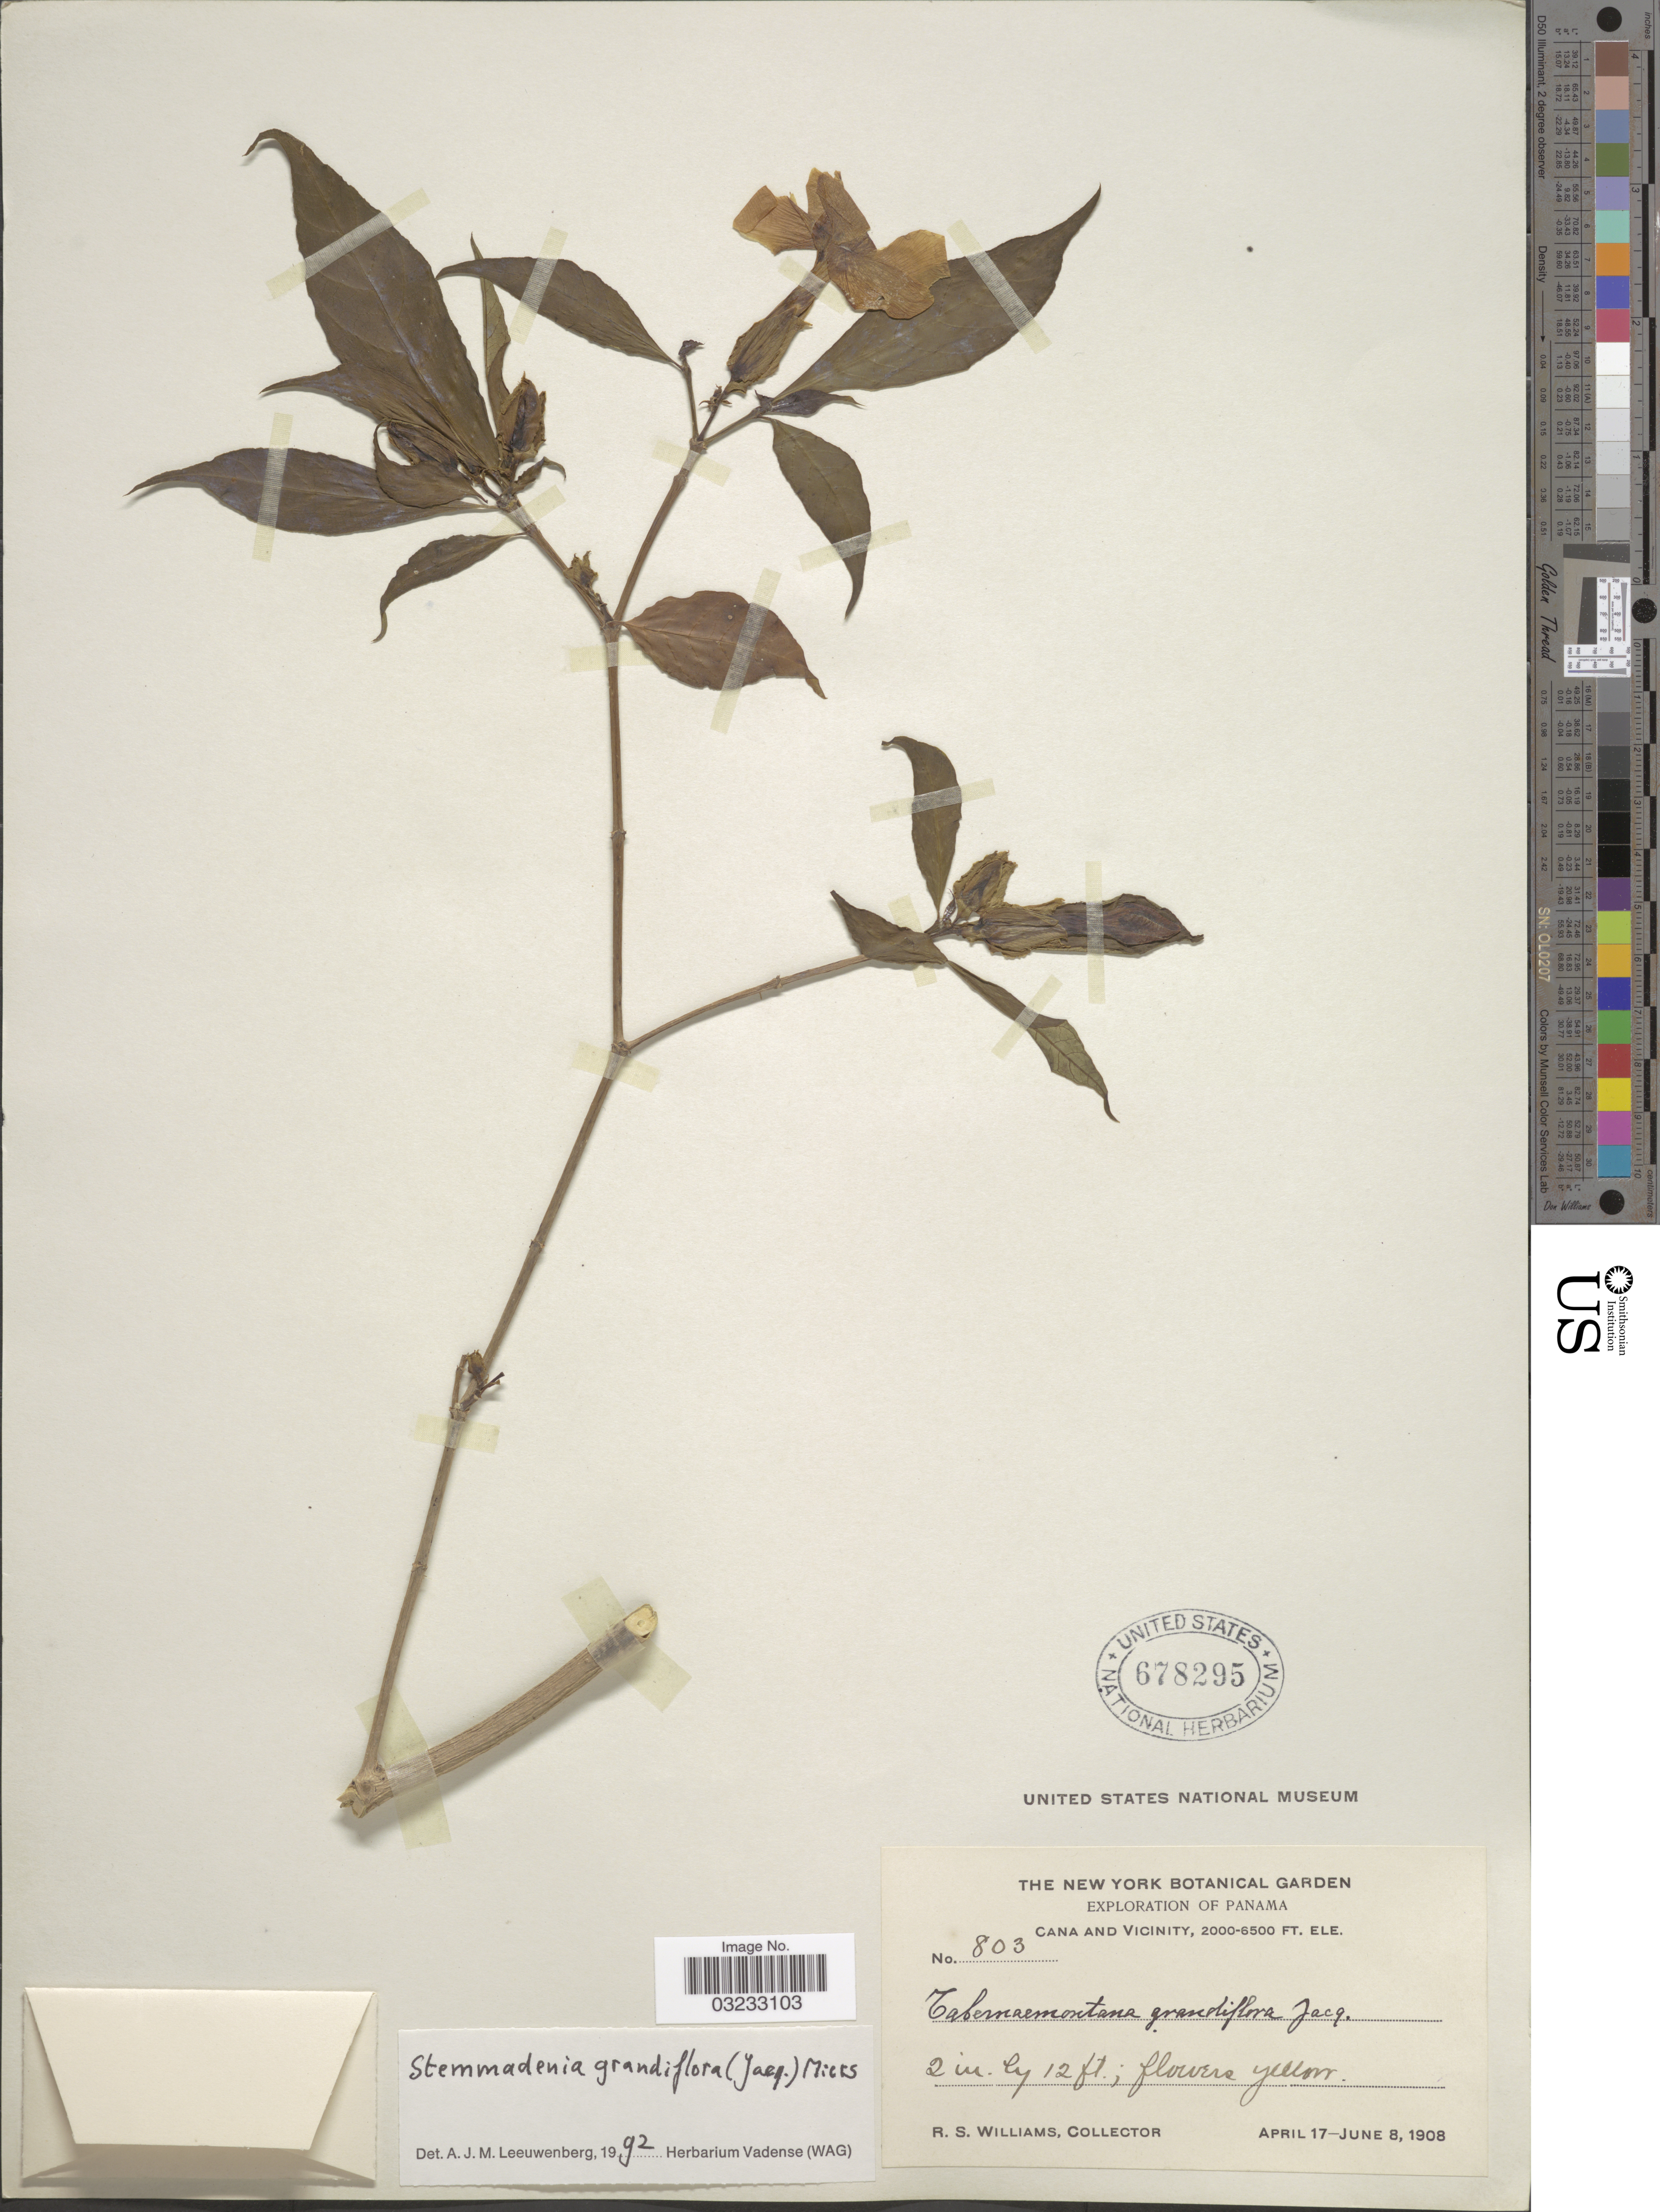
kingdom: Plantae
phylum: Tracheophyta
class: Magnoliopsida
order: Gentianales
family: Apocynaceae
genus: Stemmadenia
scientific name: Stemmadenia grandiflora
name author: (Jacq.) Miers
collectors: R. S. Williams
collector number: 803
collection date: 1908-04-17/1908-06-08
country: Panama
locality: Cana and Vicinity.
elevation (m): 610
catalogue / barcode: US 678295